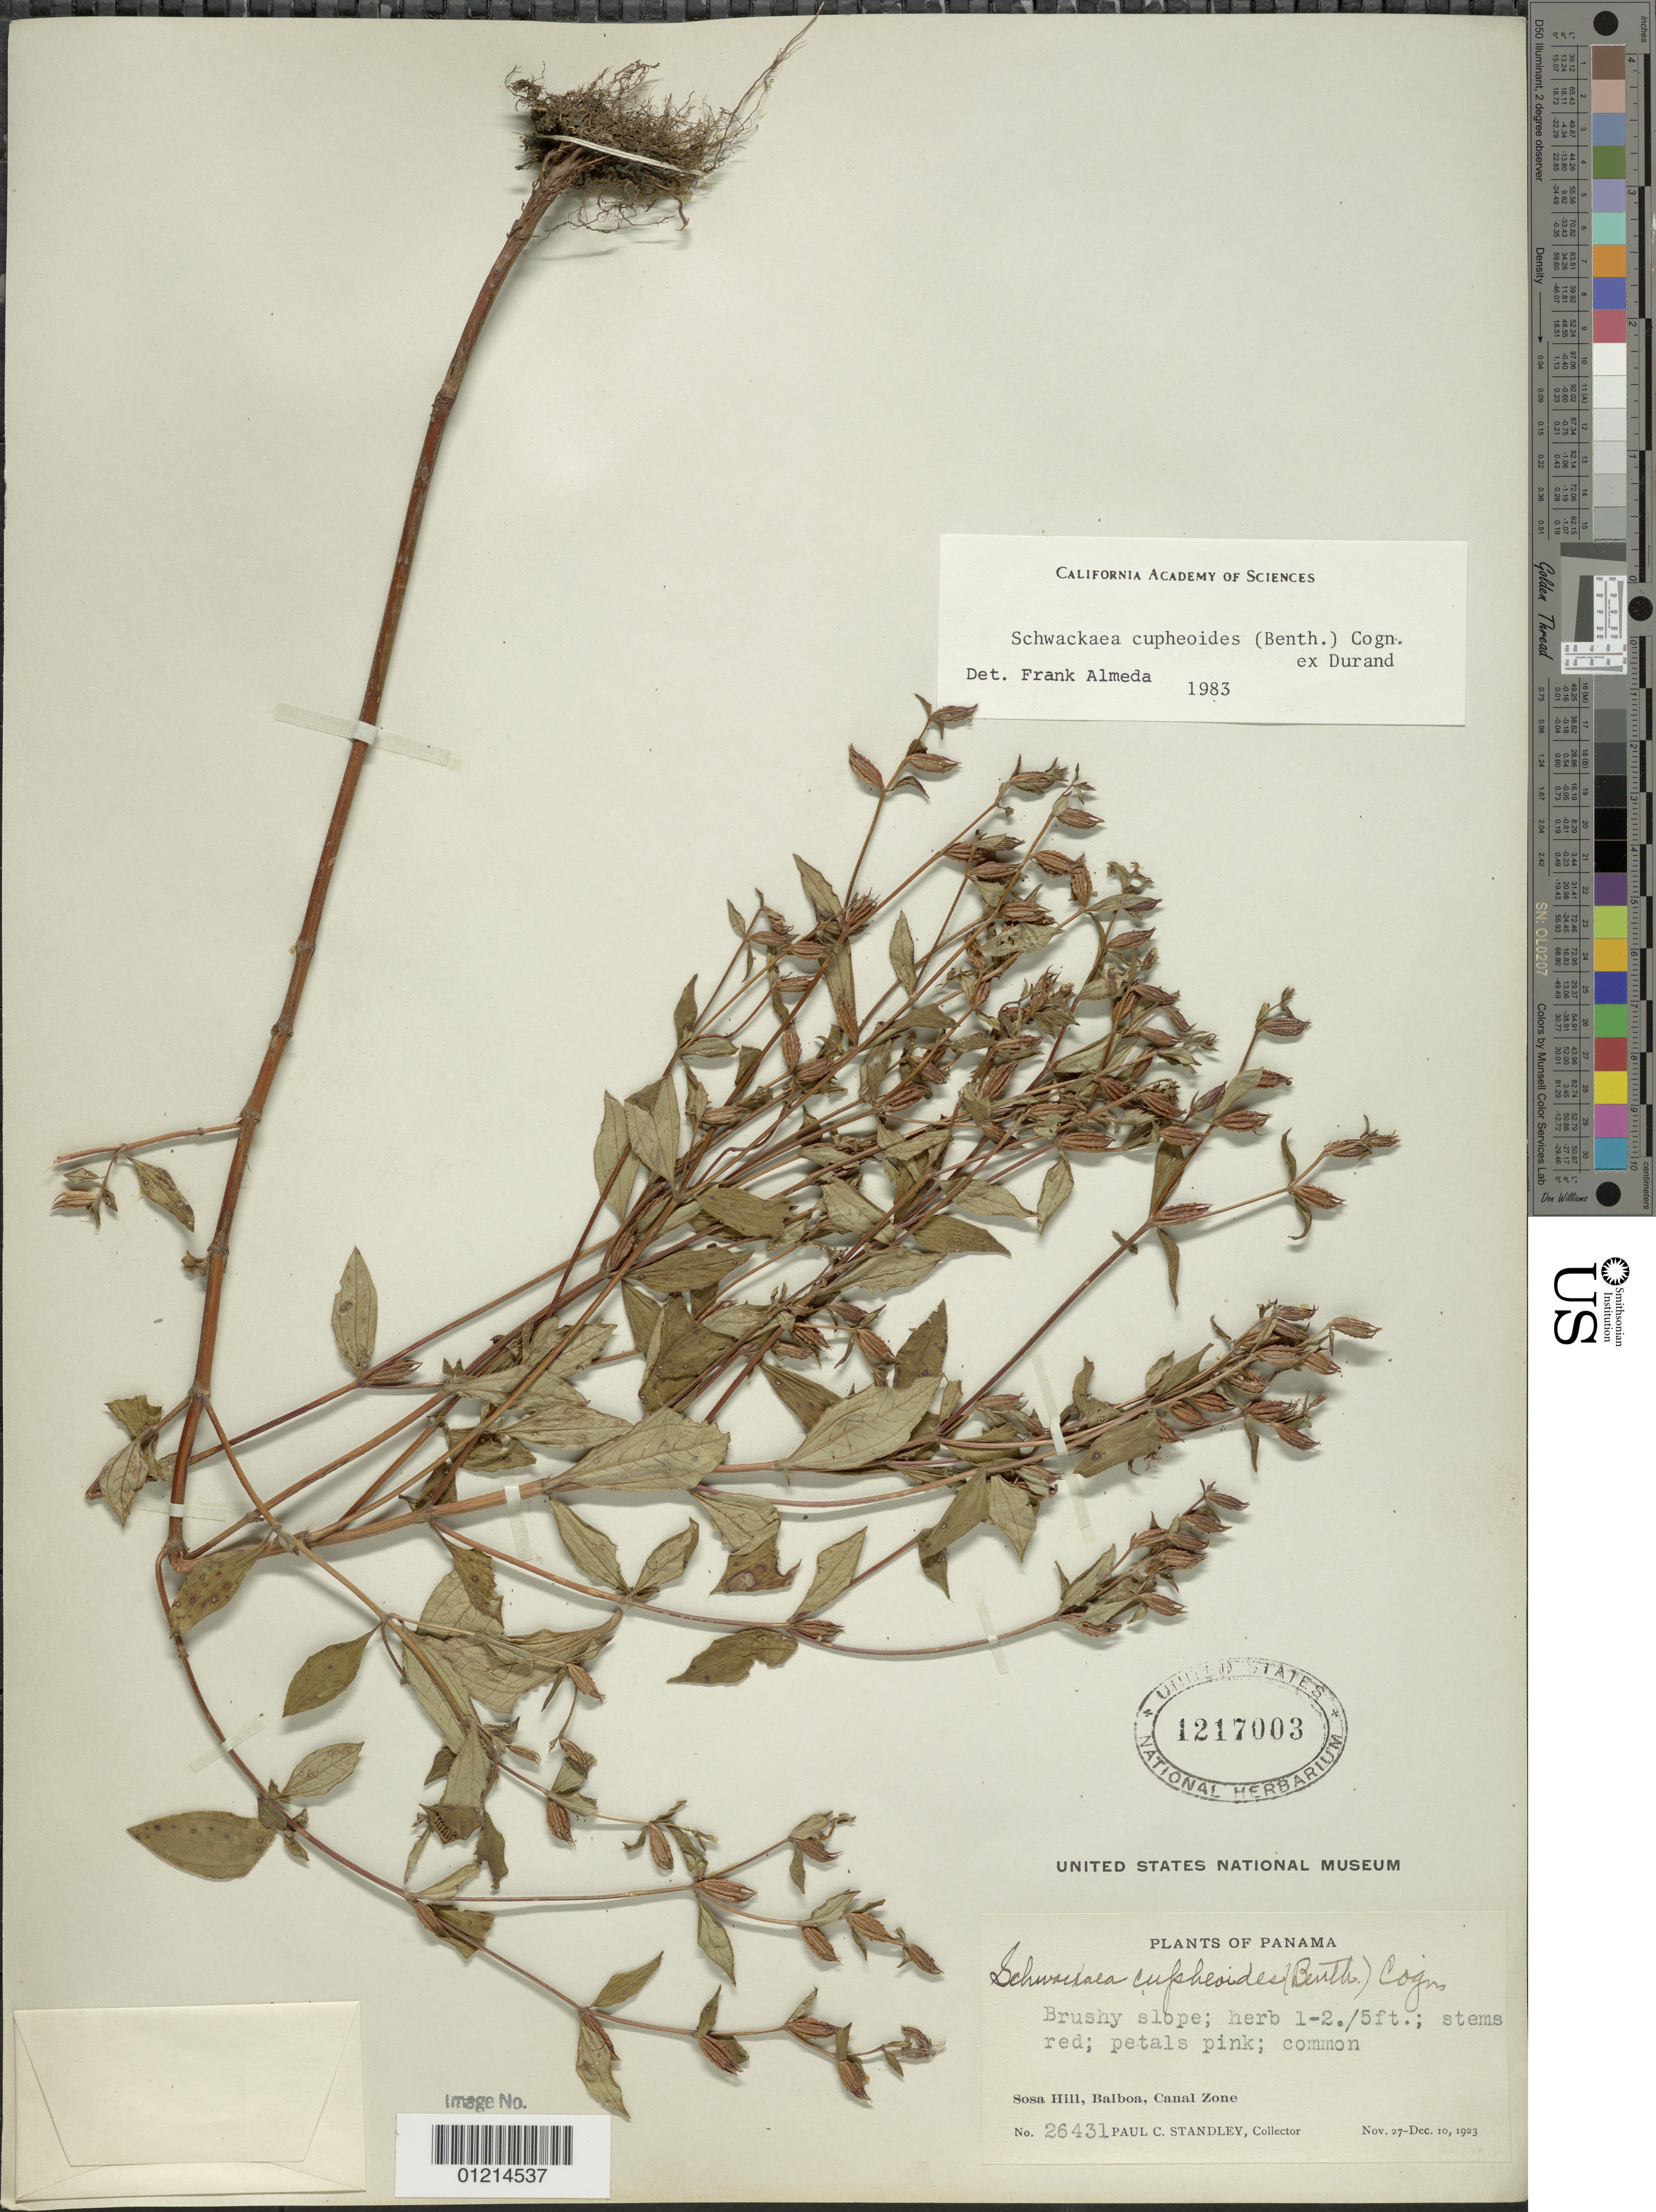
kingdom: Plantae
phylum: Tracheophyta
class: Magnoliopsida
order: Myrtales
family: Melastomataceae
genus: Schwackaea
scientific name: Schwackaea cupheoides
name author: (Benth.) Cogn.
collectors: P. C. Standley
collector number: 26431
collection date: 1923-11-27/1923-12-10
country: Panama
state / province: Panamá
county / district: Canal Zone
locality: Sosa Hill, Balboa.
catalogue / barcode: US 1217003